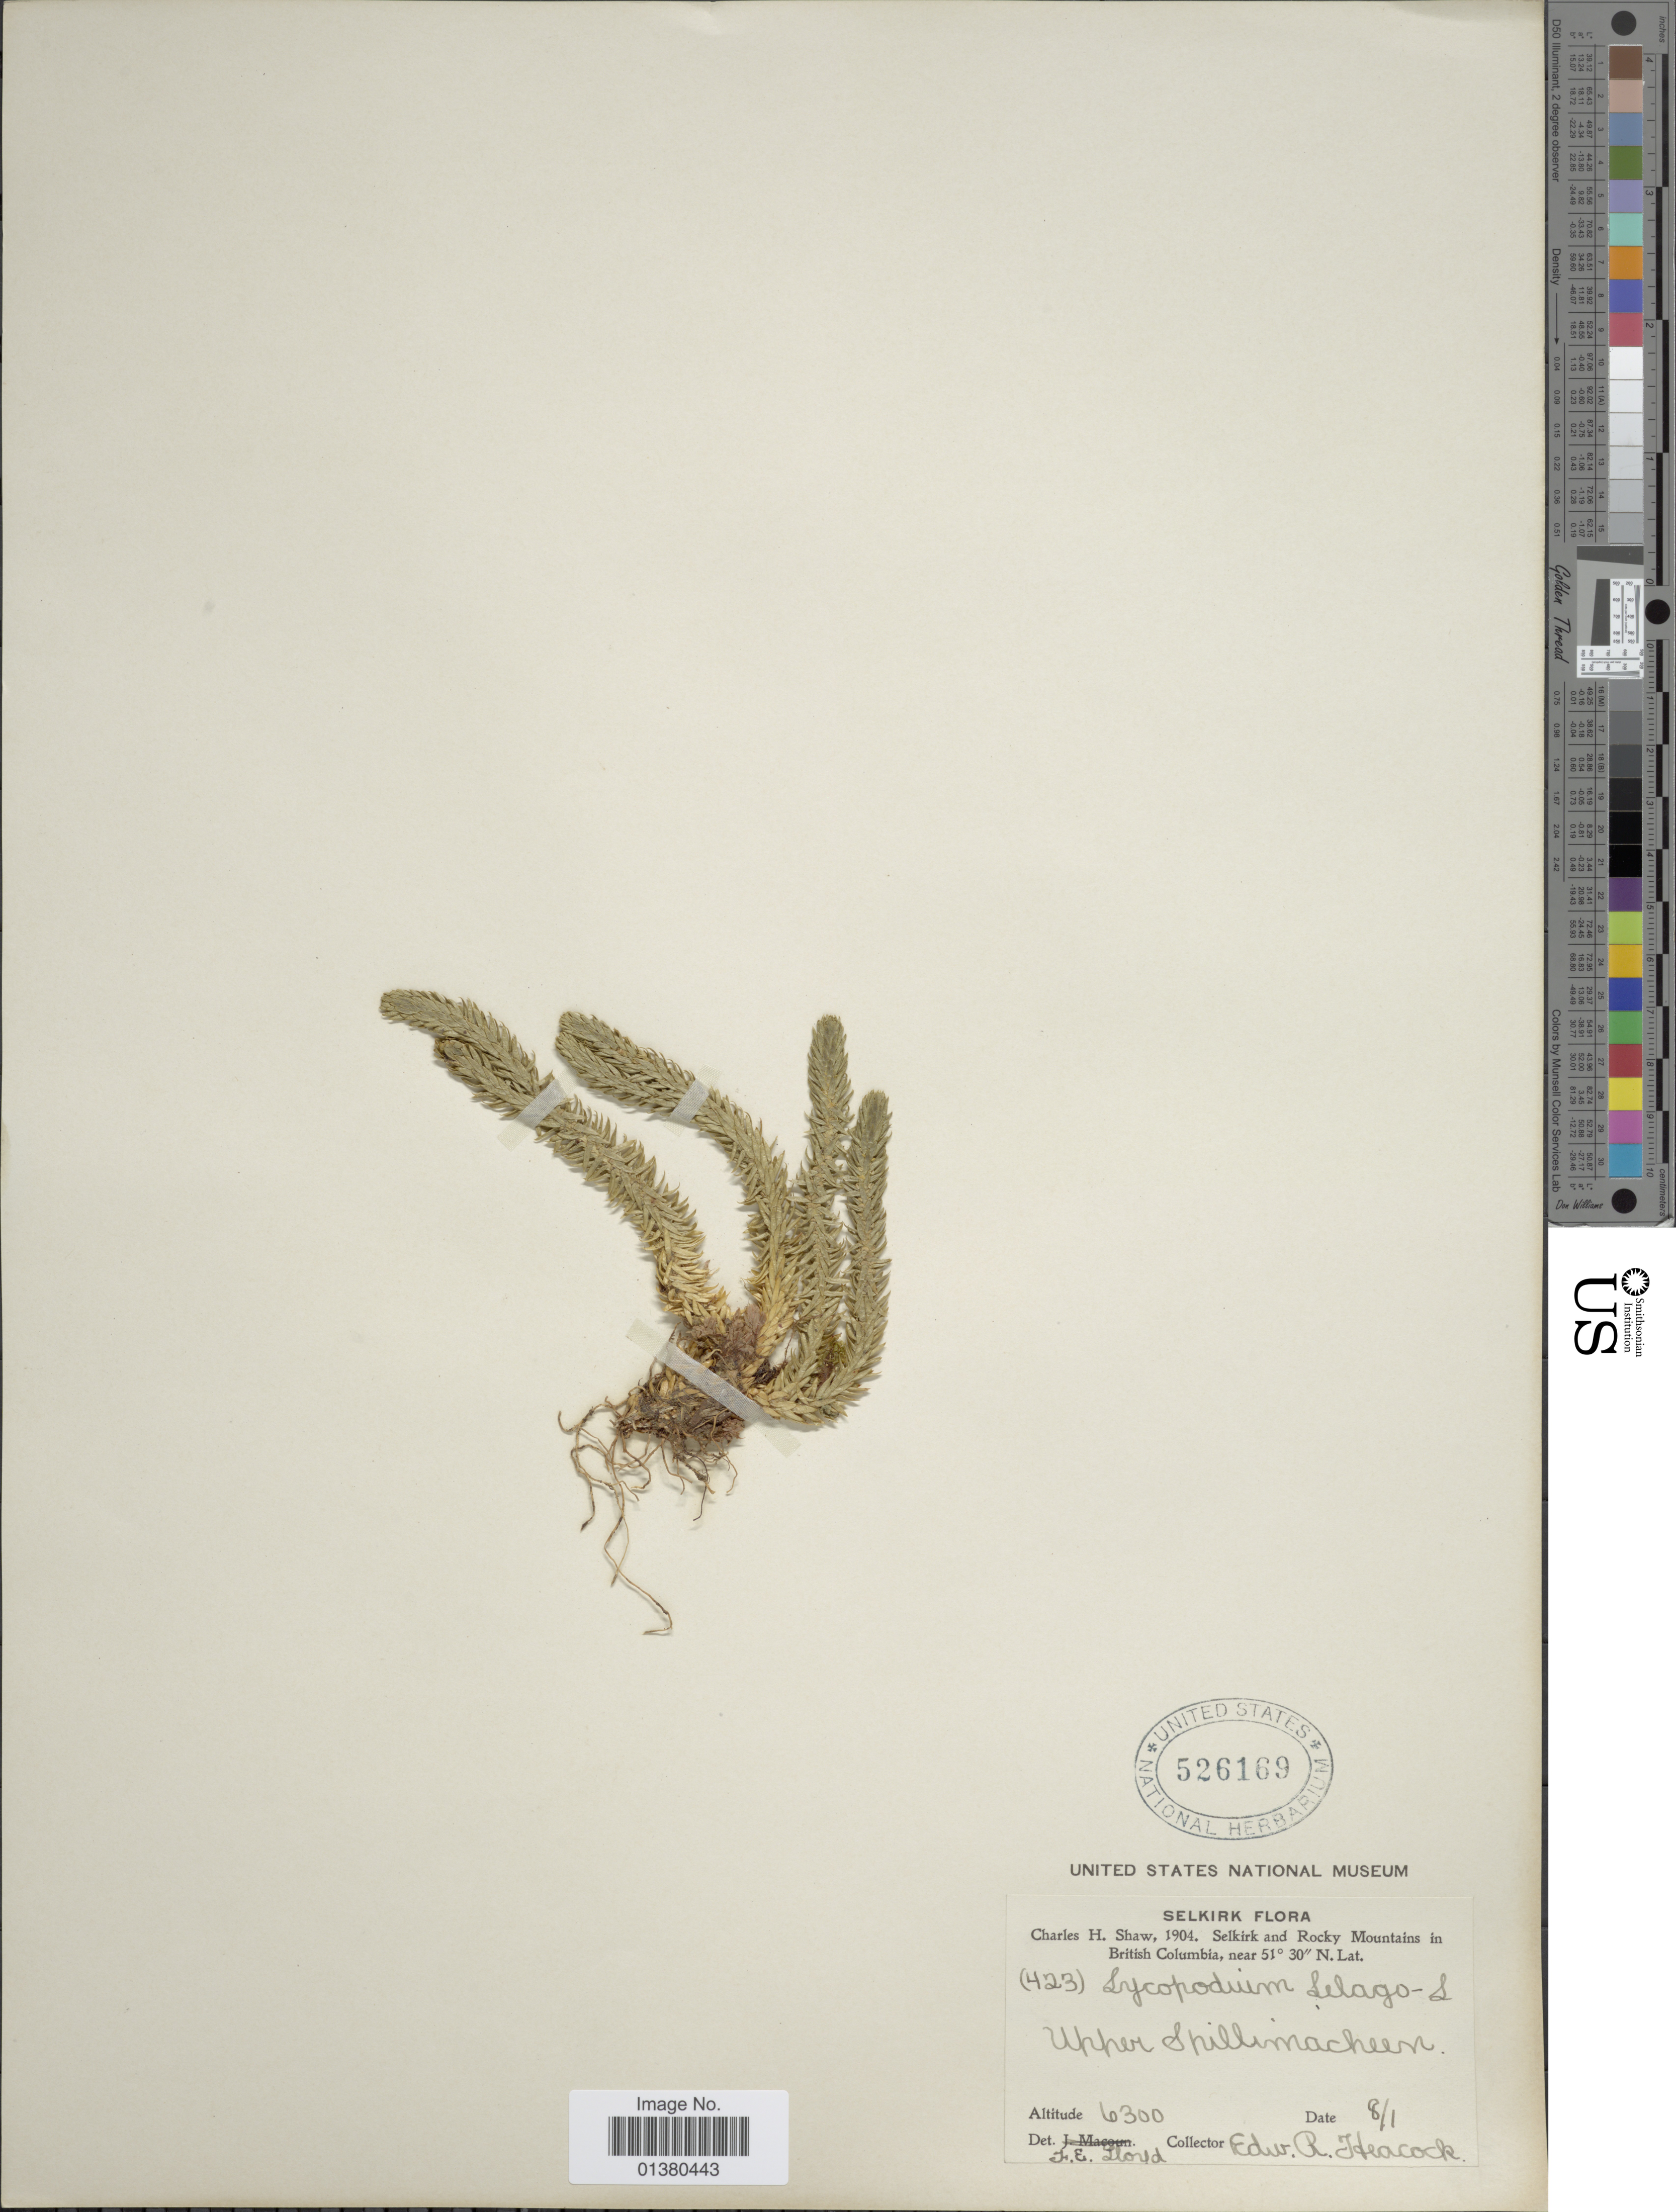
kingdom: Plantae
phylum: Tracheophyta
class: Lycopodiopsida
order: Lycopodiales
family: Lycopodiaceae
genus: Huperzia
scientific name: Huperzia selago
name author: (L.) Bernh. ex Schrank & Mart.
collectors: E. Heacock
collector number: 423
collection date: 1904-01-08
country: Canada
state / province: British Columbia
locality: Selkirk and Rocky Mountains, Upper Spillmacheen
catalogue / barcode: US 526169